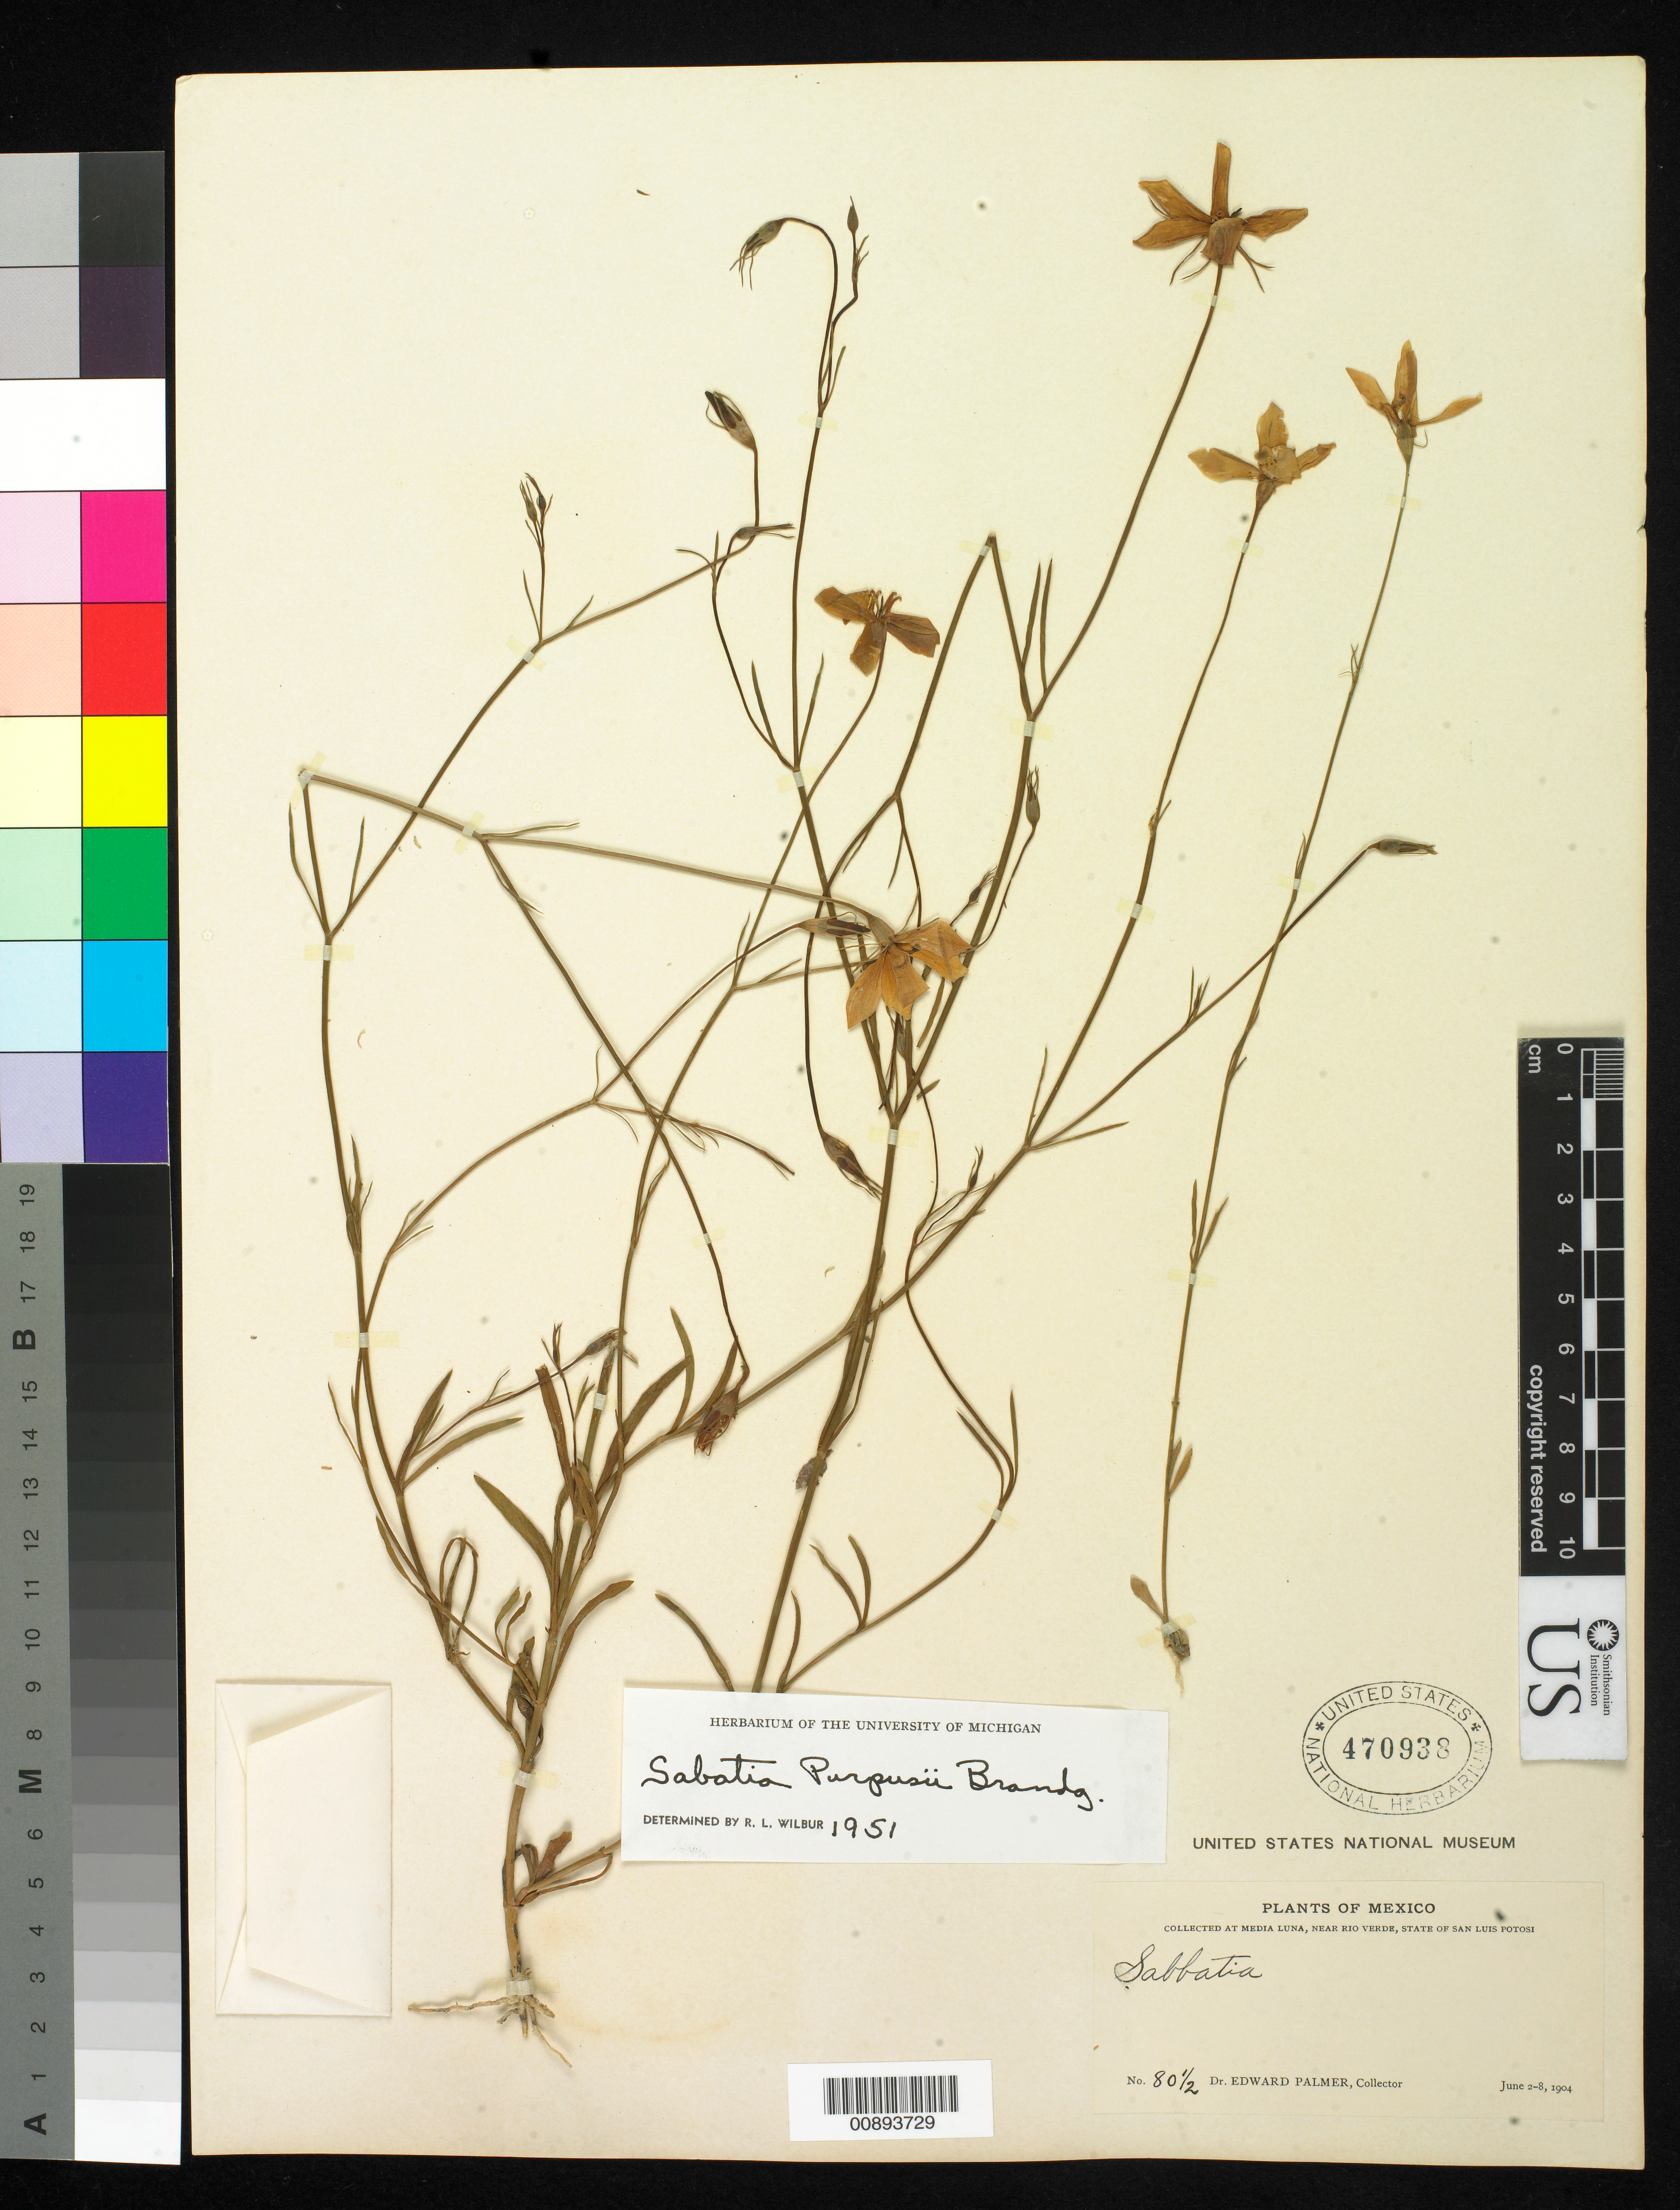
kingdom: Plantae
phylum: Tracheophyta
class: Magnoliopsida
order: Gentianales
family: Gentianaceae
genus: Sabatia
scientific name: Sabatia purpusii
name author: Brandegee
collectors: E. Palmer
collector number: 80½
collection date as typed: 02 Jun 1904 to 08 Jun 1904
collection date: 1904-06-02/1904-06-08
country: Mexico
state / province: San Luis Potosí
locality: At Media Luna, near Río Verde, San Luis Potosí.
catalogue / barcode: US 470938